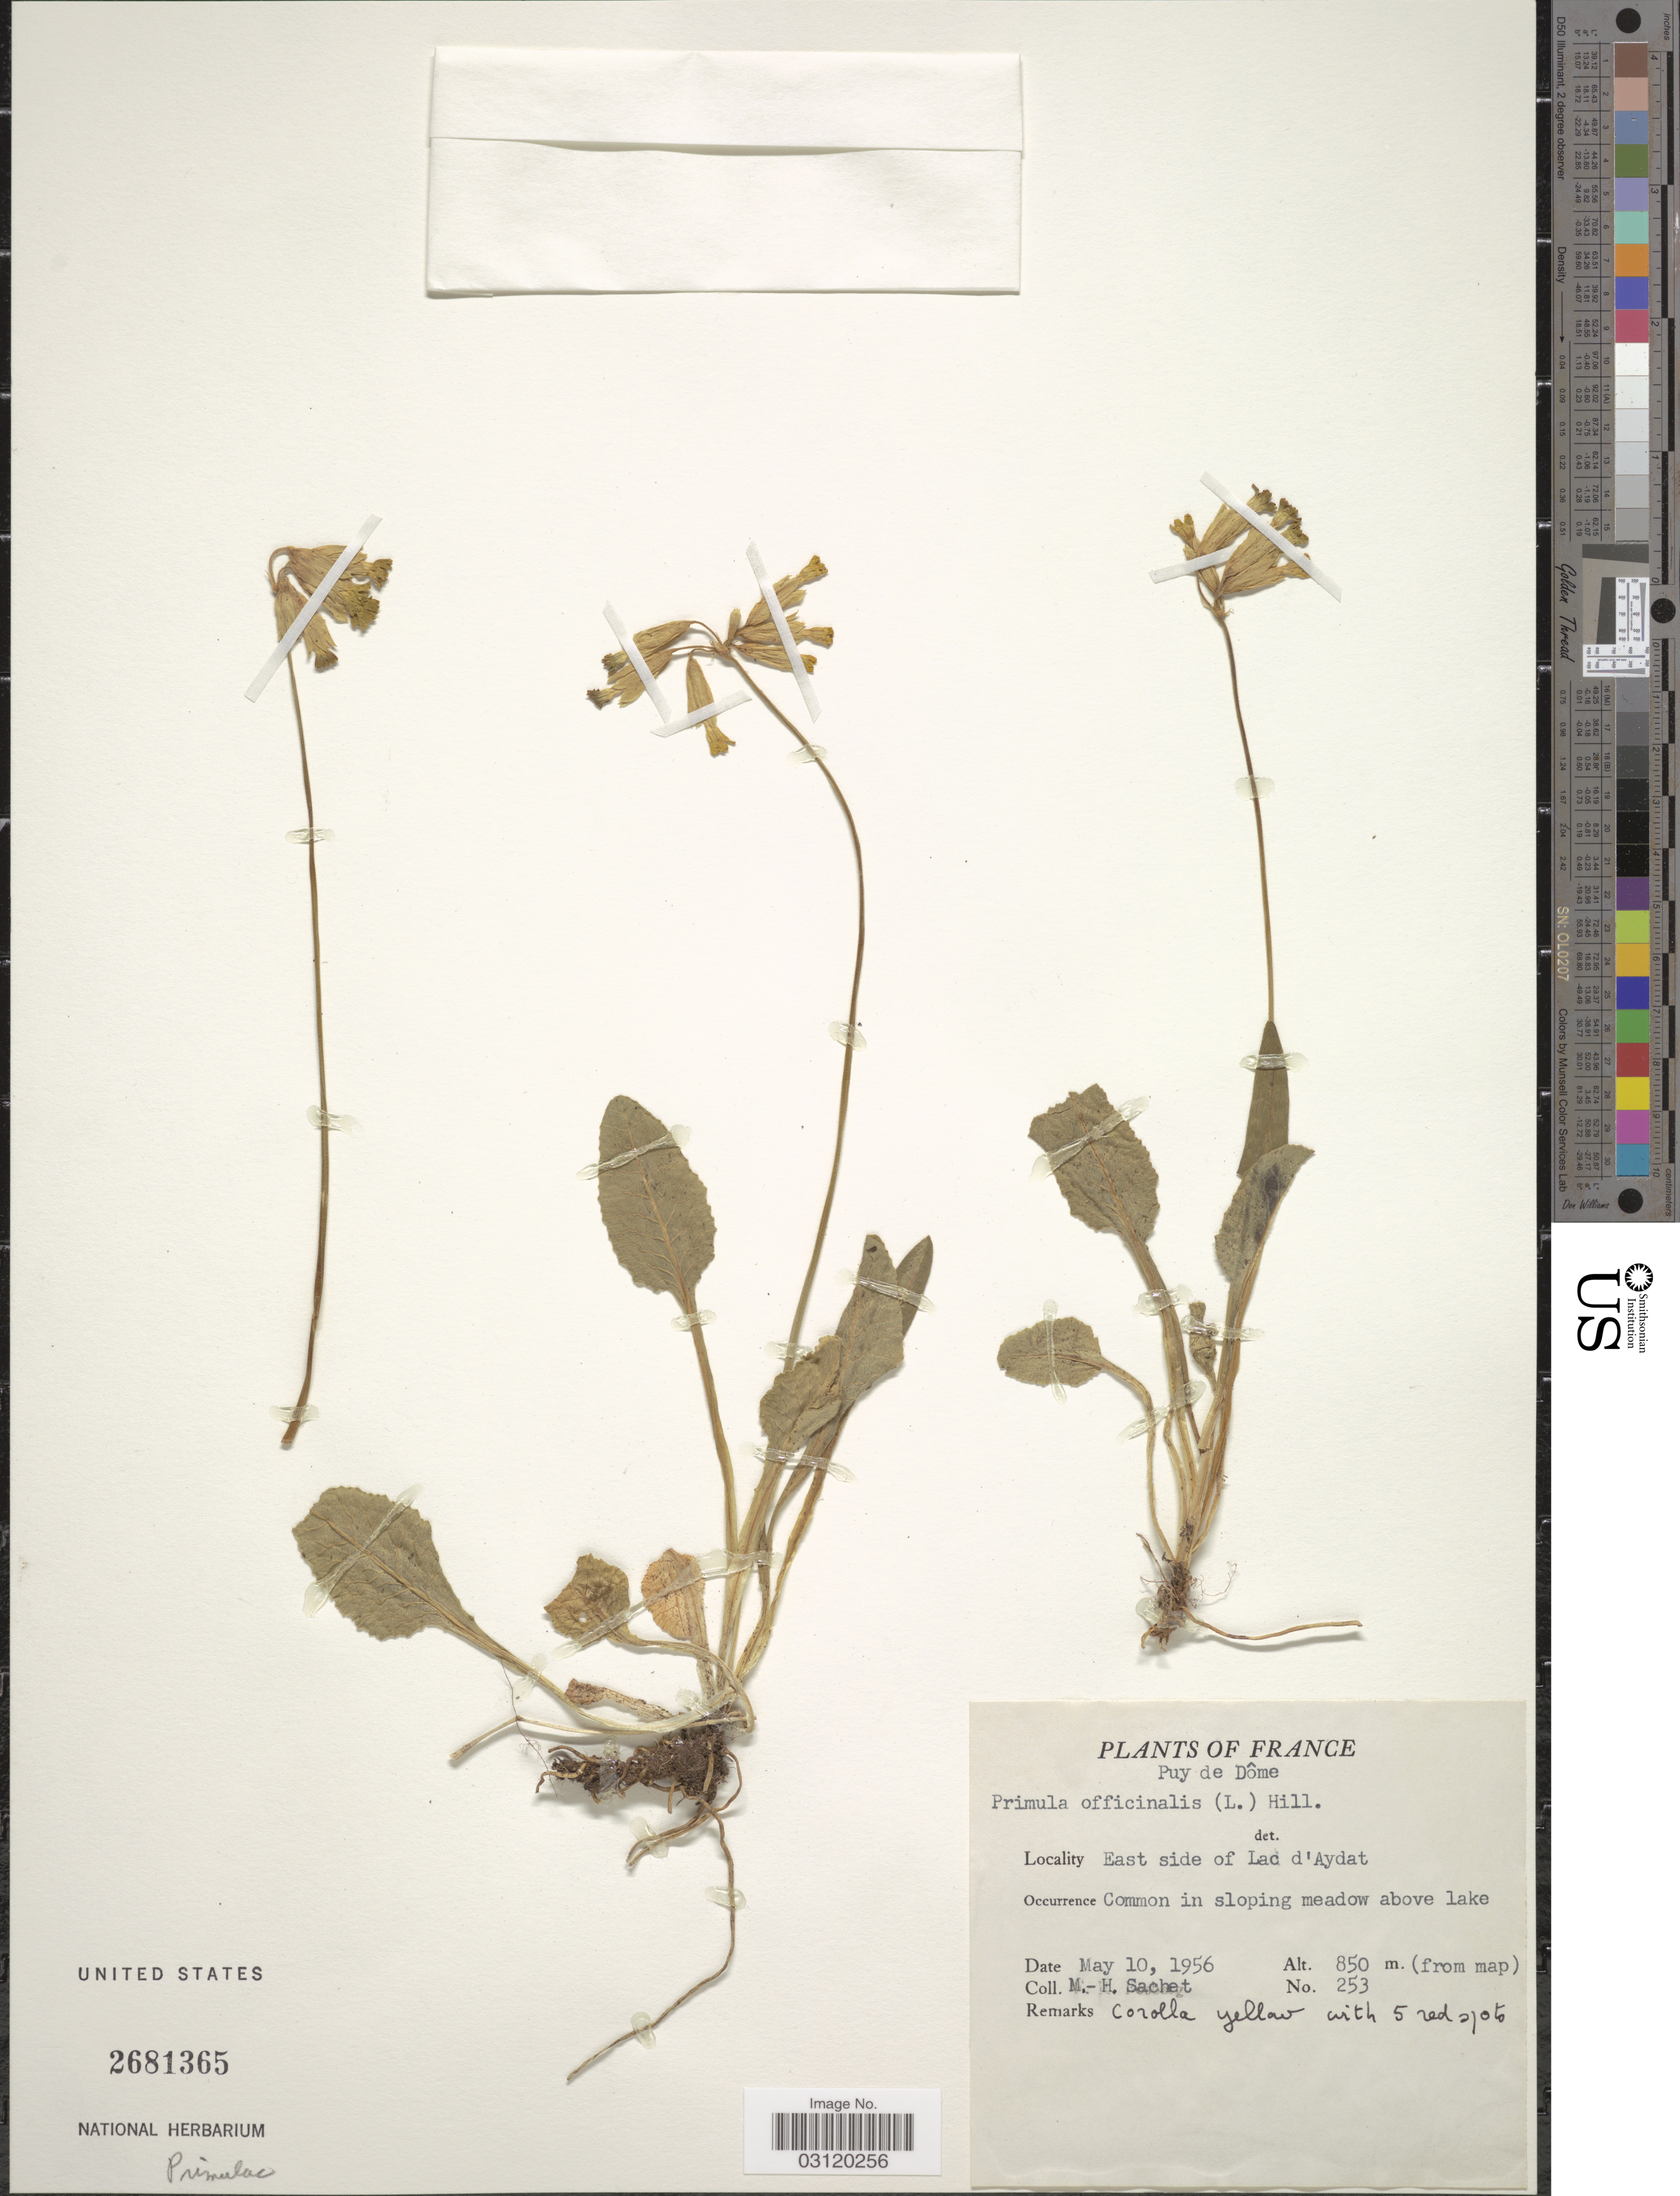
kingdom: Plantae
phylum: Tracheophyta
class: Magnoliopsida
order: Ericales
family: Primulaceae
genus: Primula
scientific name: Primula officinalis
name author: (L.) Hill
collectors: M.-H. Sachet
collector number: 253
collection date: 1956-05-10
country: France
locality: Puy de Dôme, East side of Lad d'Aydat.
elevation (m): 850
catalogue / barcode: US 2681365